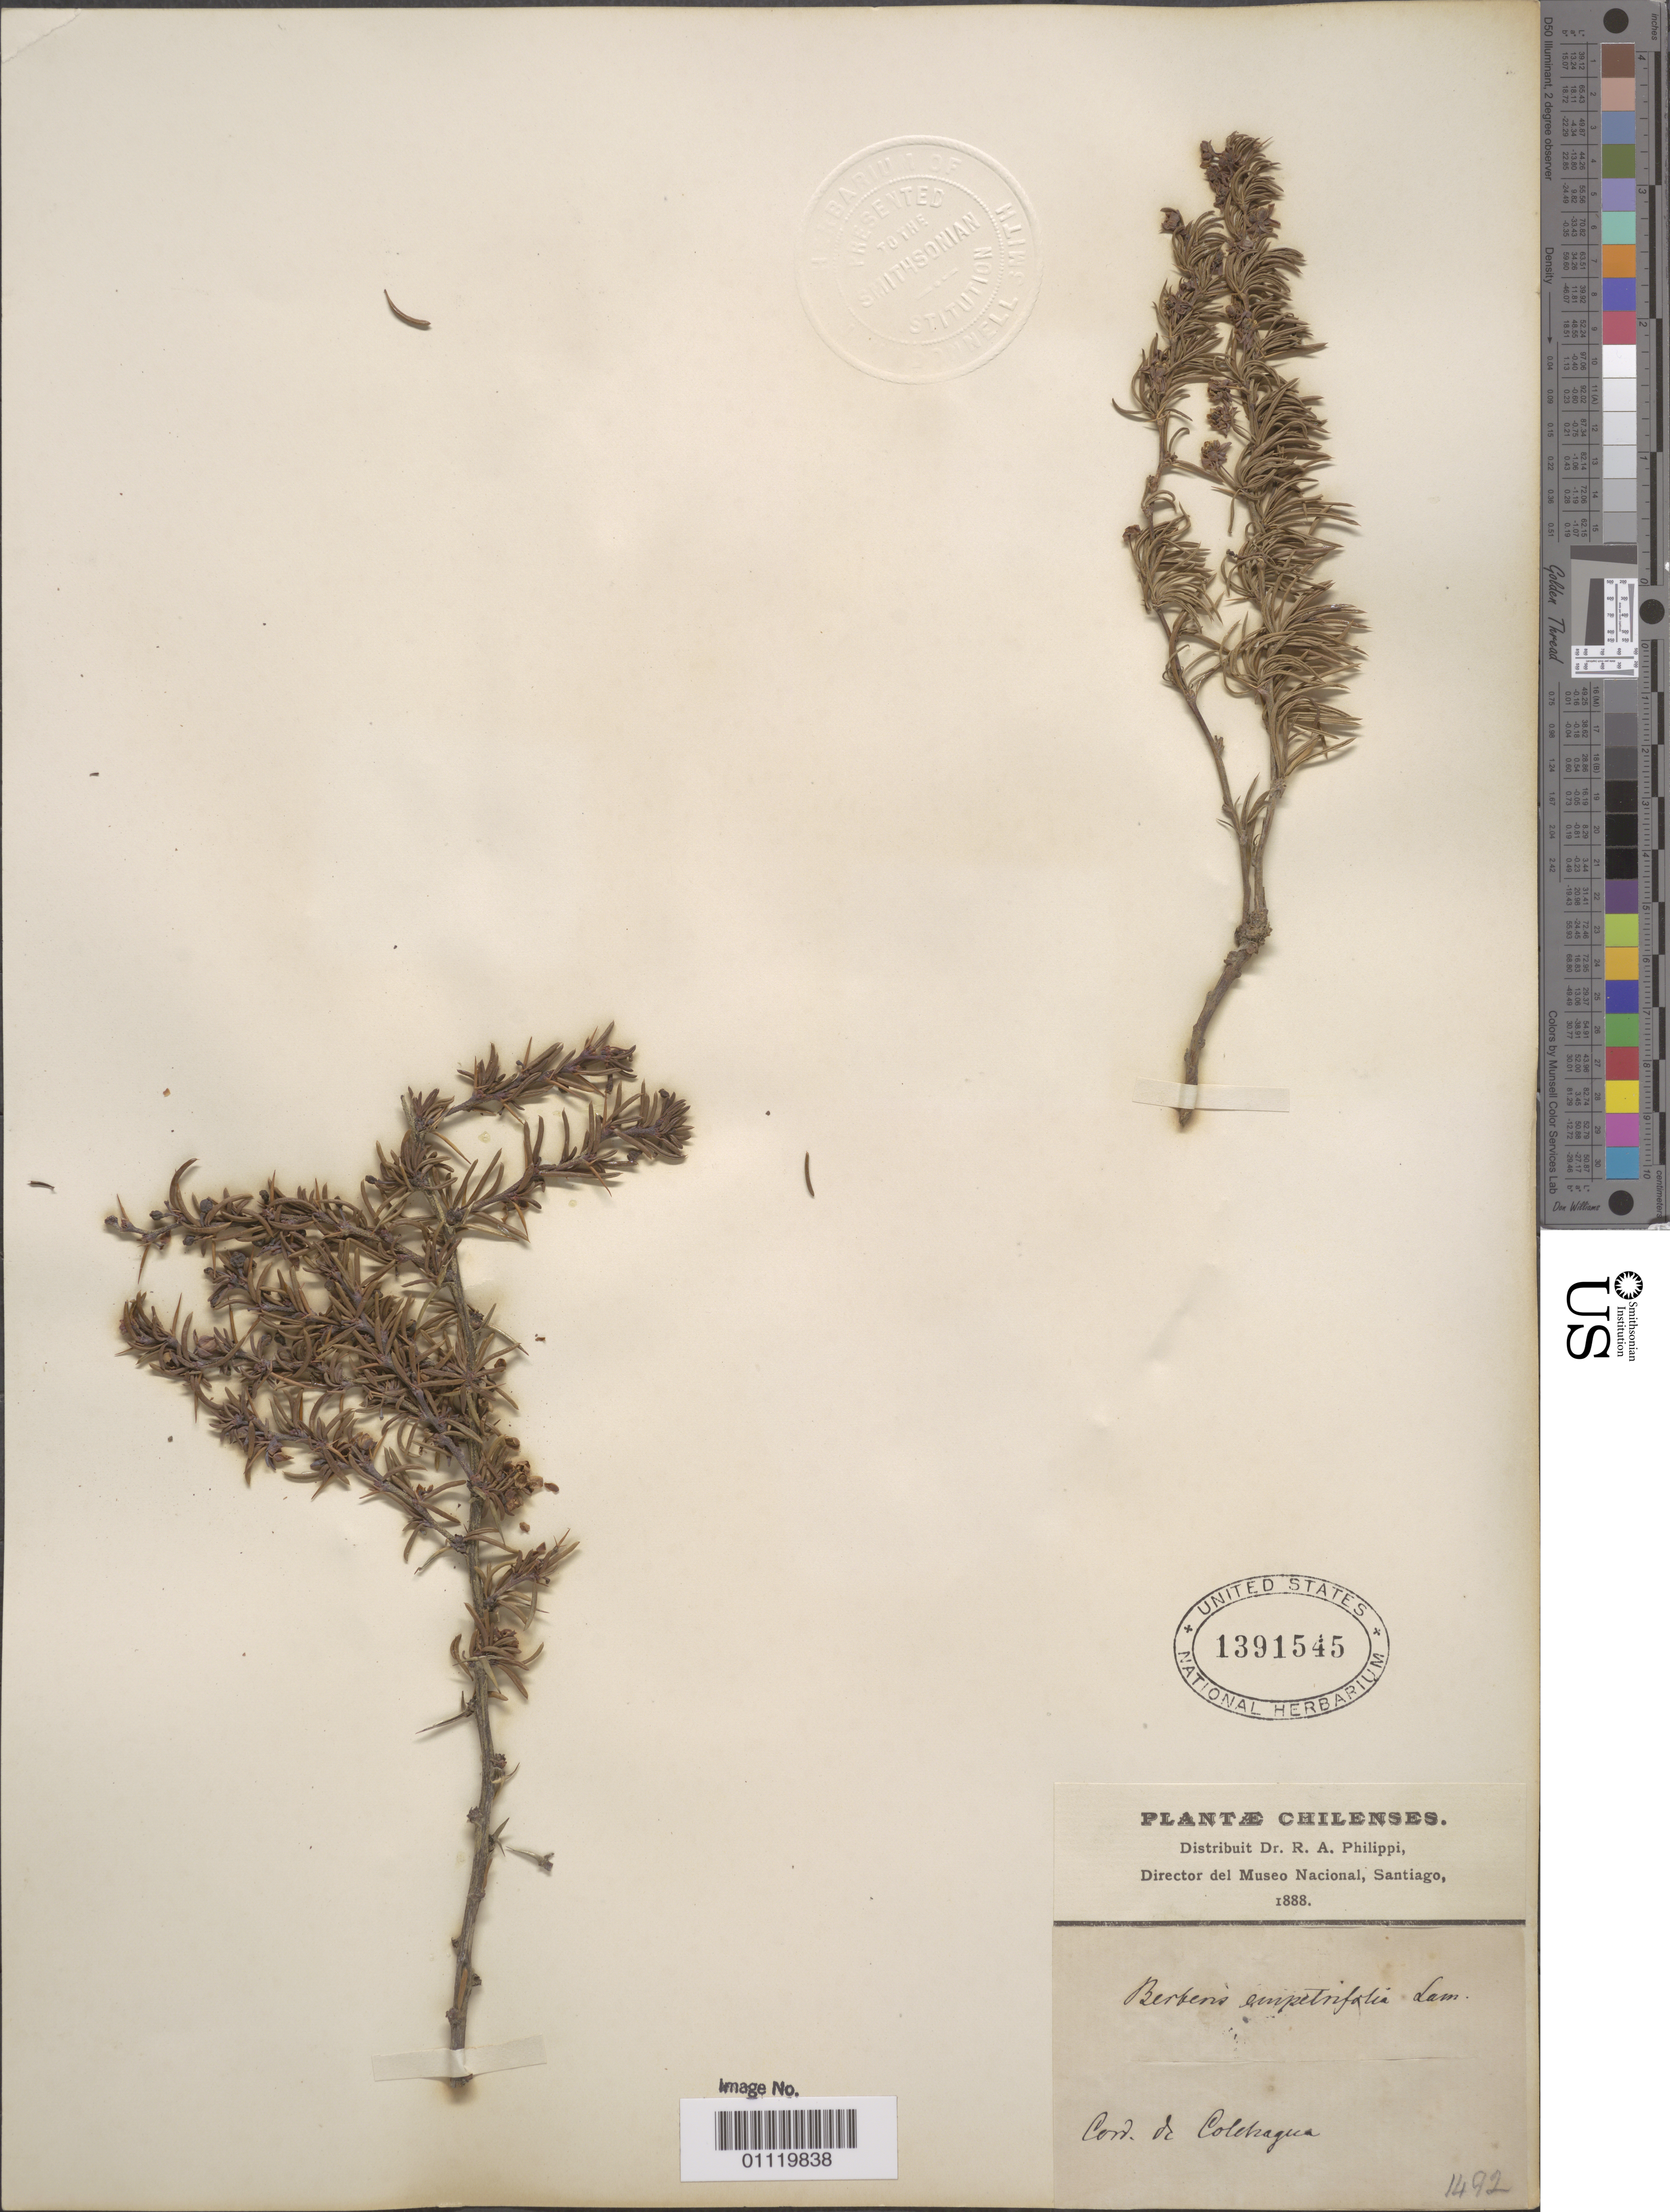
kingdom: Plantae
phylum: Tracheophyta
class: Magnoliopsida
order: Ranunculales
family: Berberidaceae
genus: Berberis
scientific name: Berberis empetrifolia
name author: Lam.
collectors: R. A. Philippi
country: Chile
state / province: O'Higgins (VI)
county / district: Colchagua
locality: Colchagua mountain range (Cordillera de Colchagua).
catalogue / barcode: US 1391545